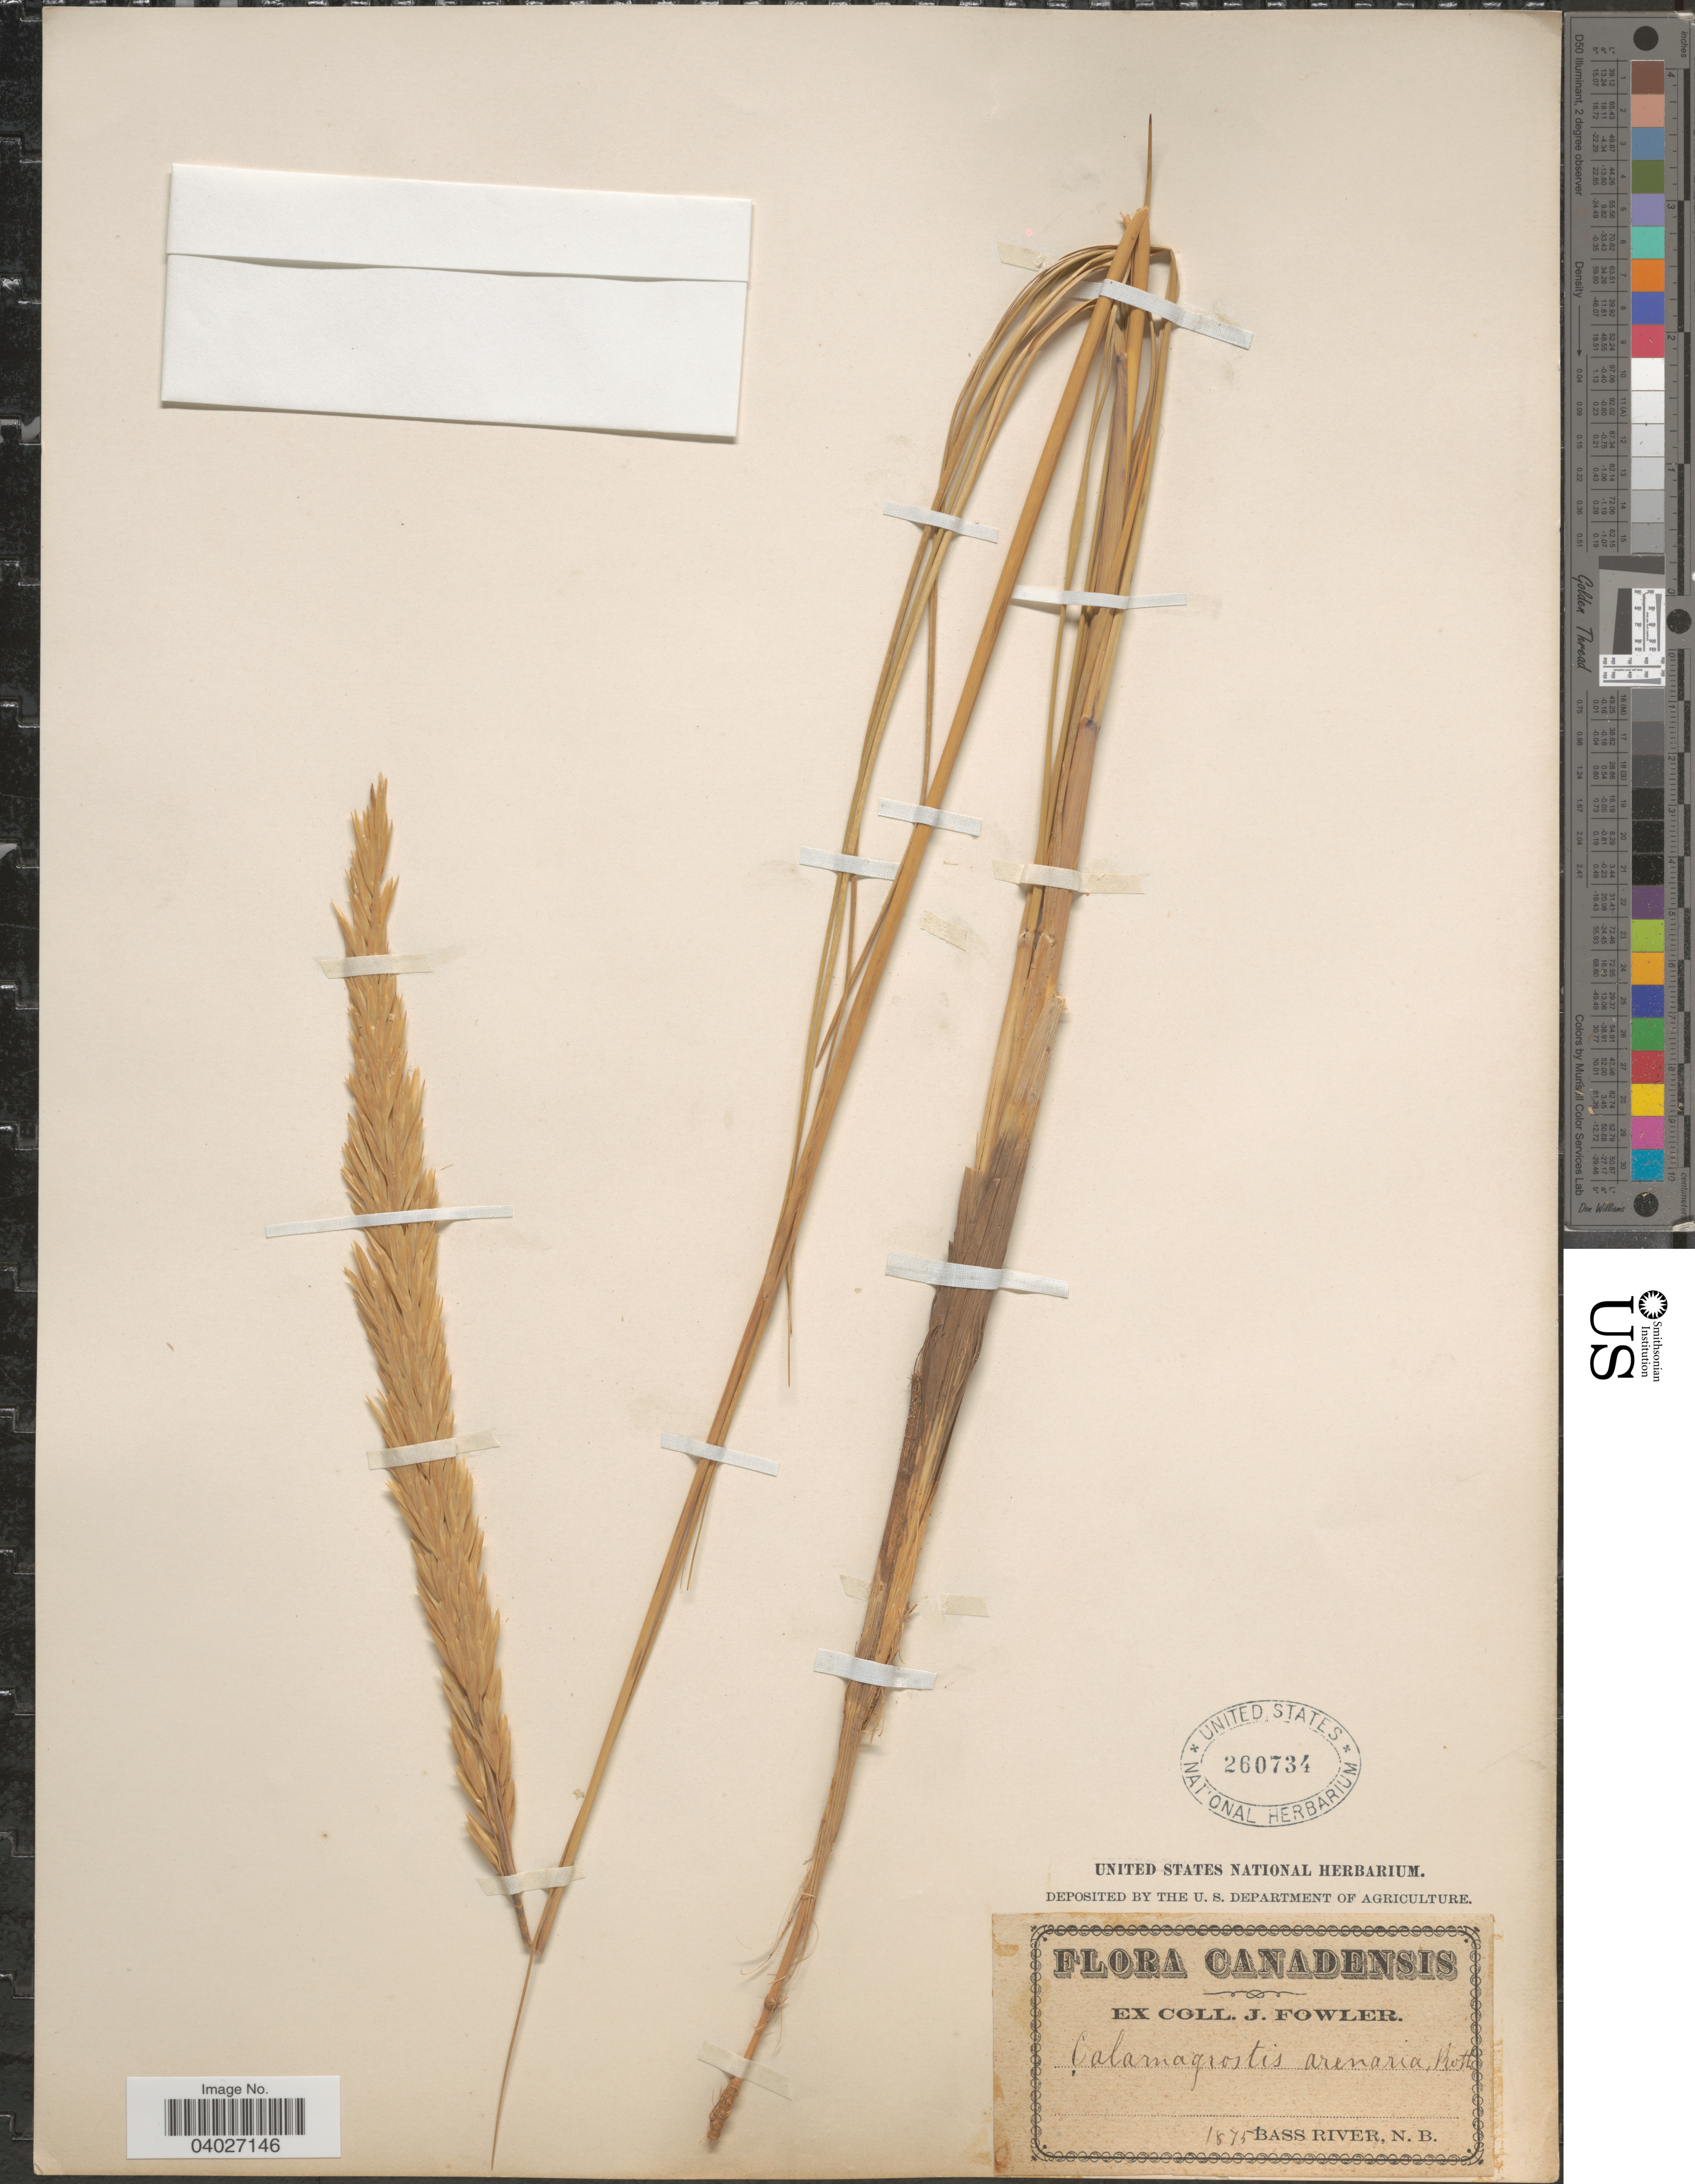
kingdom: Plantae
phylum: Tracheophyta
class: Liliopsida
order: Poales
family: Poaceae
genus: Calamagrostis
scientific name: Calamagrostis arenaria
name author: (L.) Roth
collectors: J. Fowler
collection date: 1875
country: Canada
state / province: New Brunswick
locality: Bass River.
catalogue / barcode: US 260734